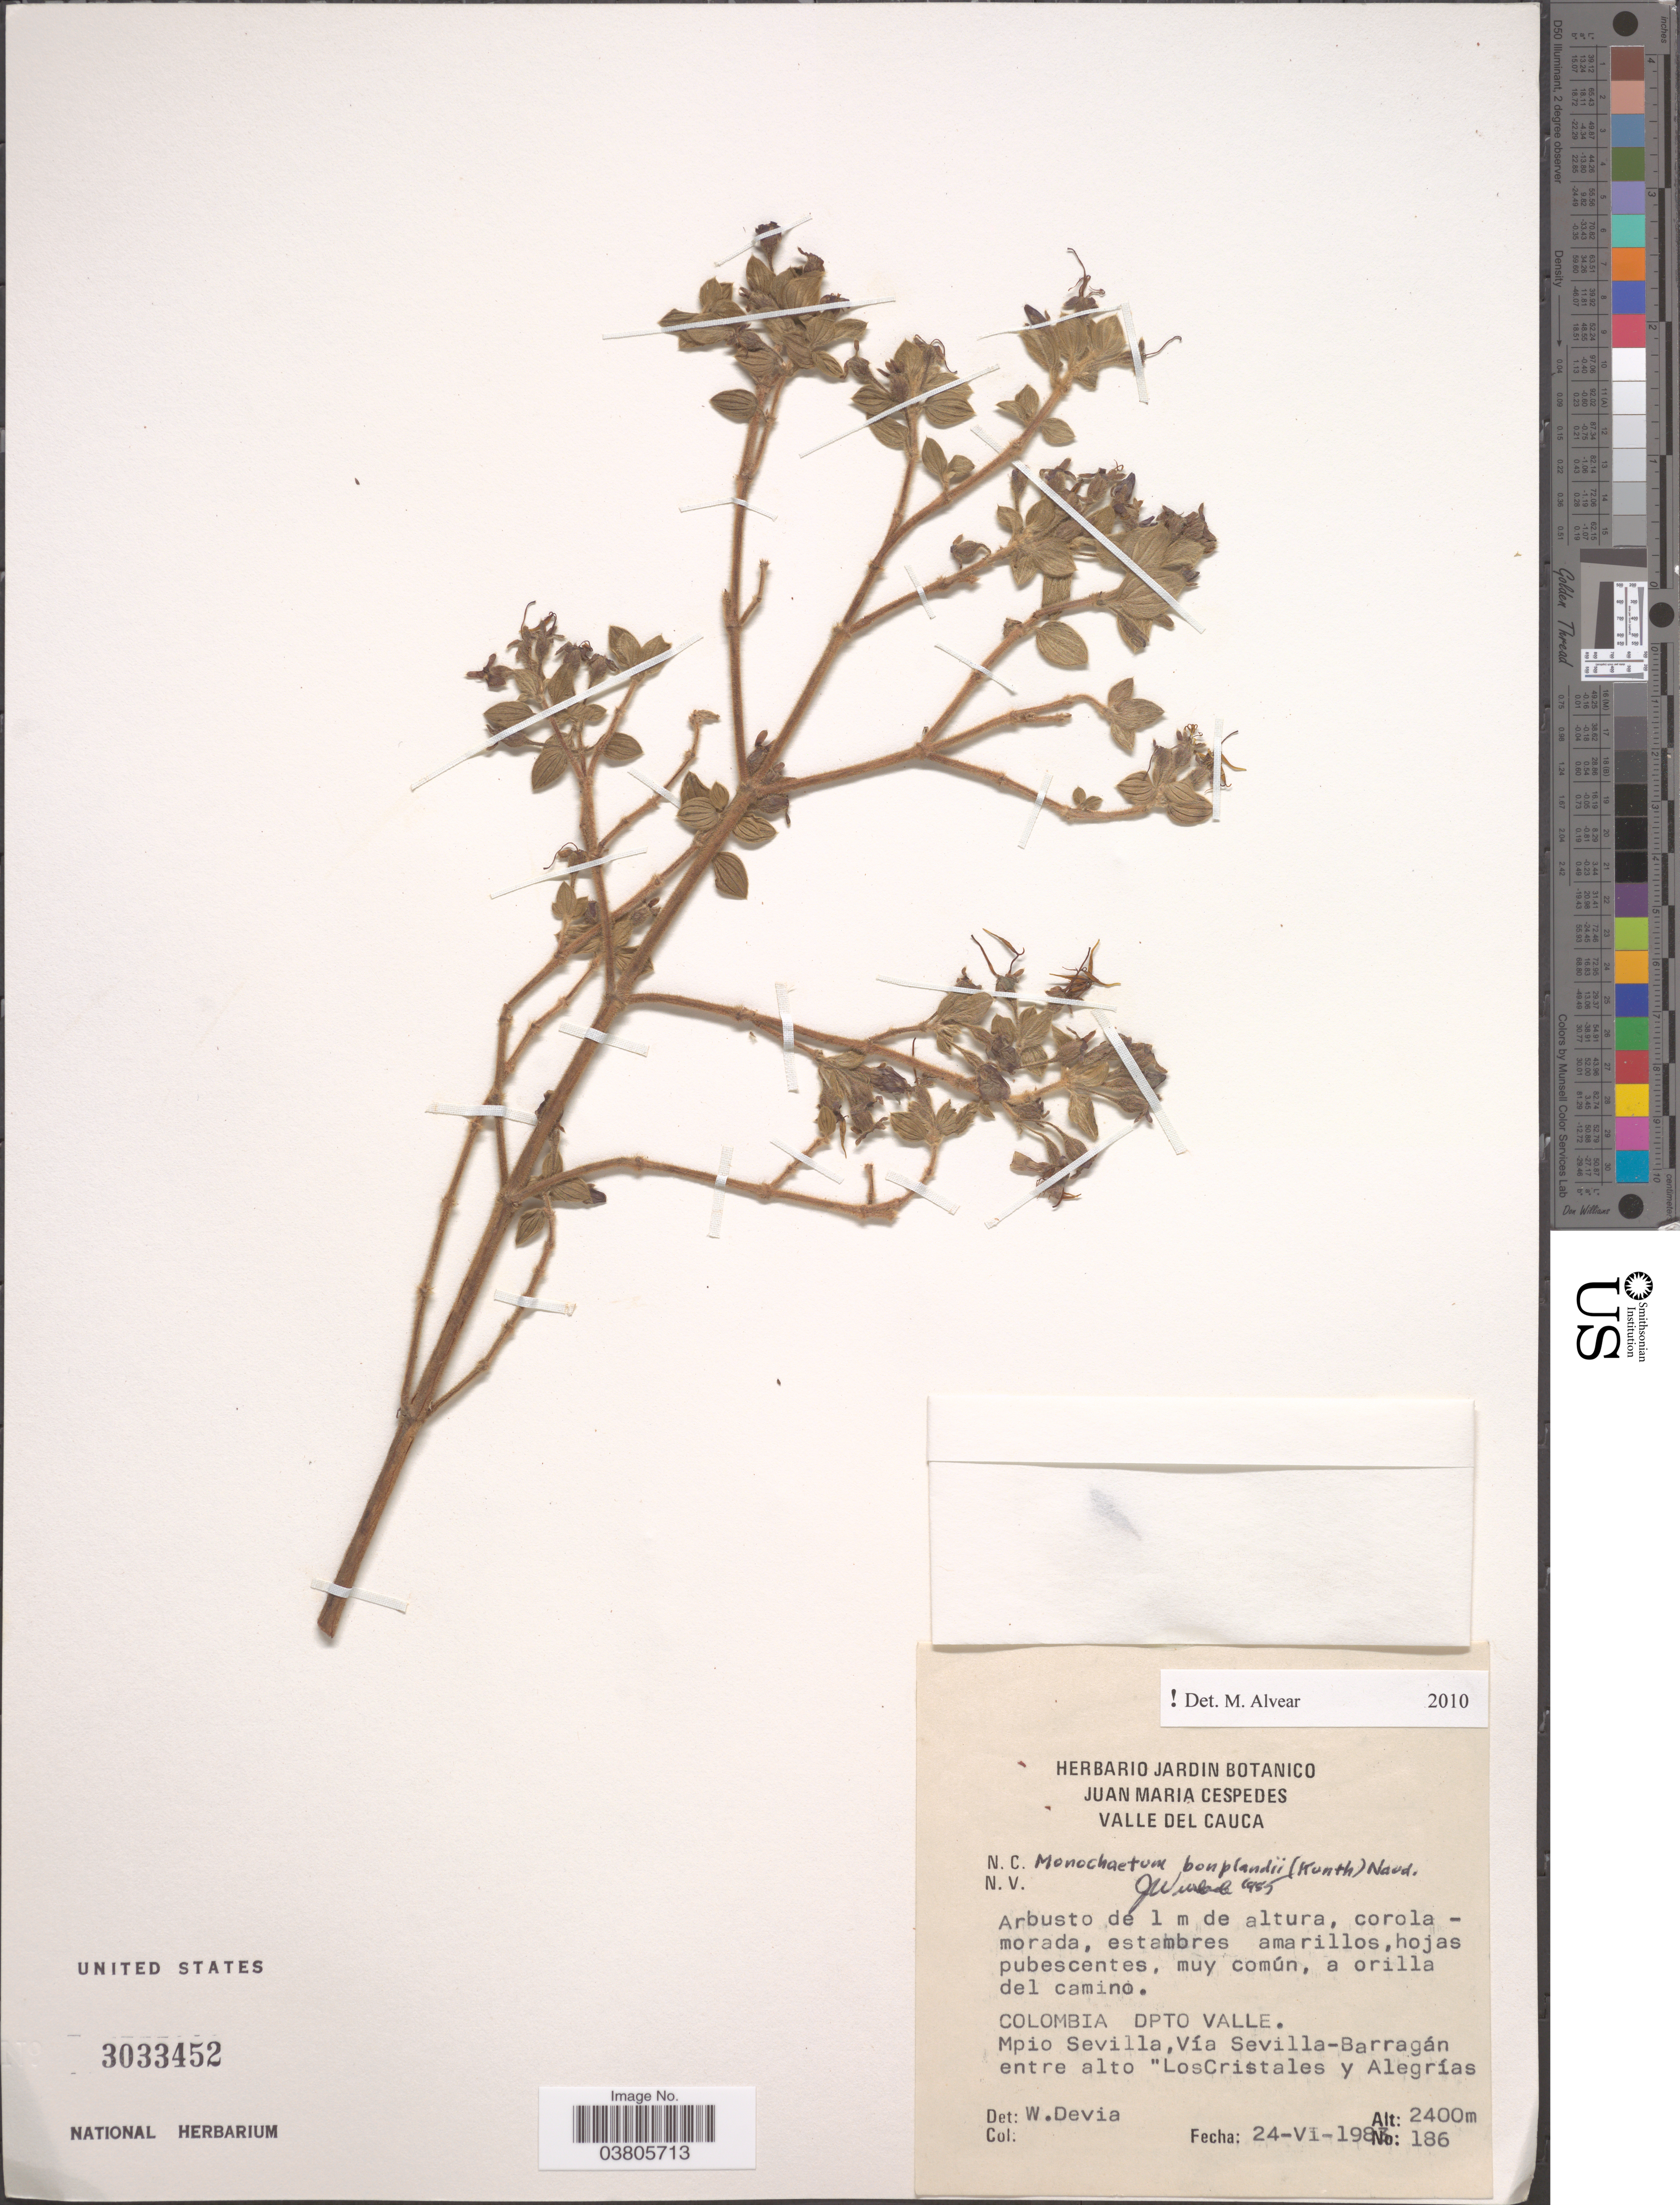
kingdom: Plantae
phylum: Tracheophyta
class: Magnoliopsida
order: Myrtales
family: Melastomataceae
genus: Monochaetum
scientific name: Monochaetum bonplandii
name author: (Kunth) Naudin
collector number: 186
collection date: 1983-06-24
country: Colombia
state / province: Valle del Cauca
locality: Dpto Valle. Mpio Sevilla, Vía Sevilla-Barragán entre alto Los Cristales y Alegrías.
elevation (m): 2400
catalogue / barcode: US 3033452